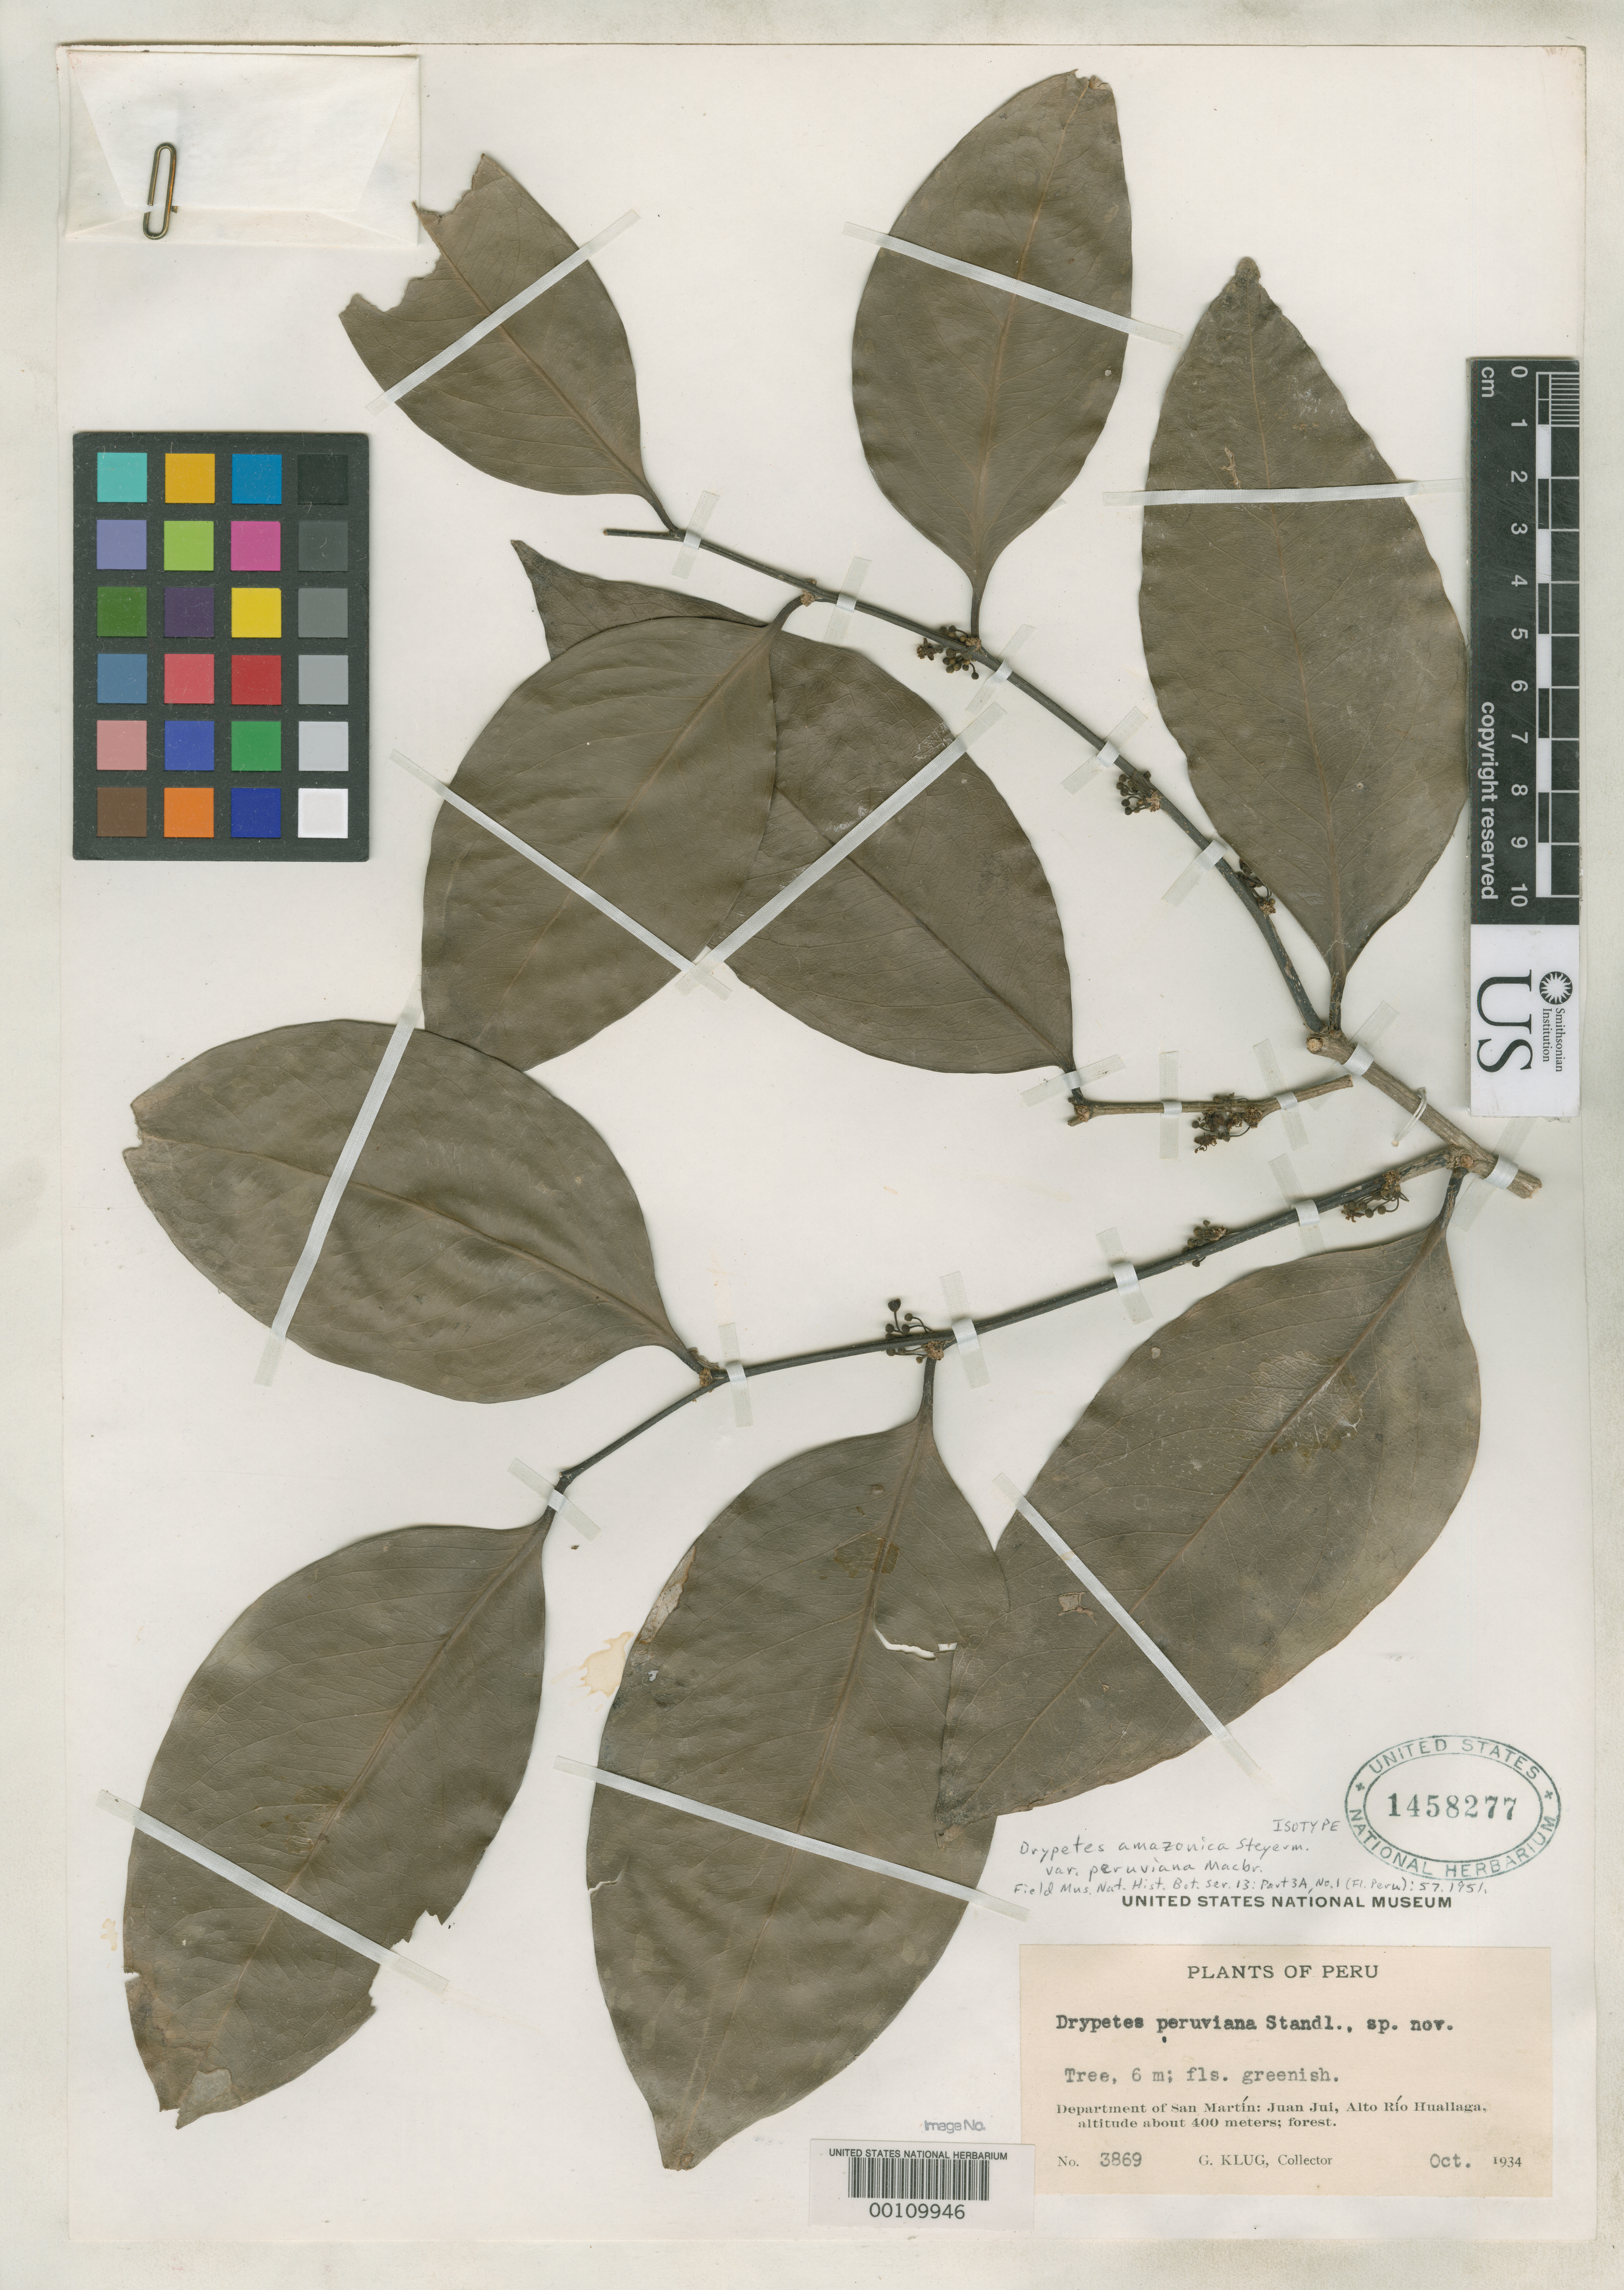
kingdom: Plantae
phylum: Tracheophyta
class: Magnoliopsida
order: Malpighiales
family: Putranjivaceae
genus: Drypetes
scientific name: Drypetes amazonica var. peruviana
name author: J.F. Macbr.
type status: Isotype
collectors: G. Klug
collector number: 3869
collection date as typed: Oct 1934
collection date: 1934-10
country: Peru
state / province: San Martín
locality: Juan Jui, Alto Rio Huallaga.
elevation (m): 400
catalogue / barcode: US 1458277